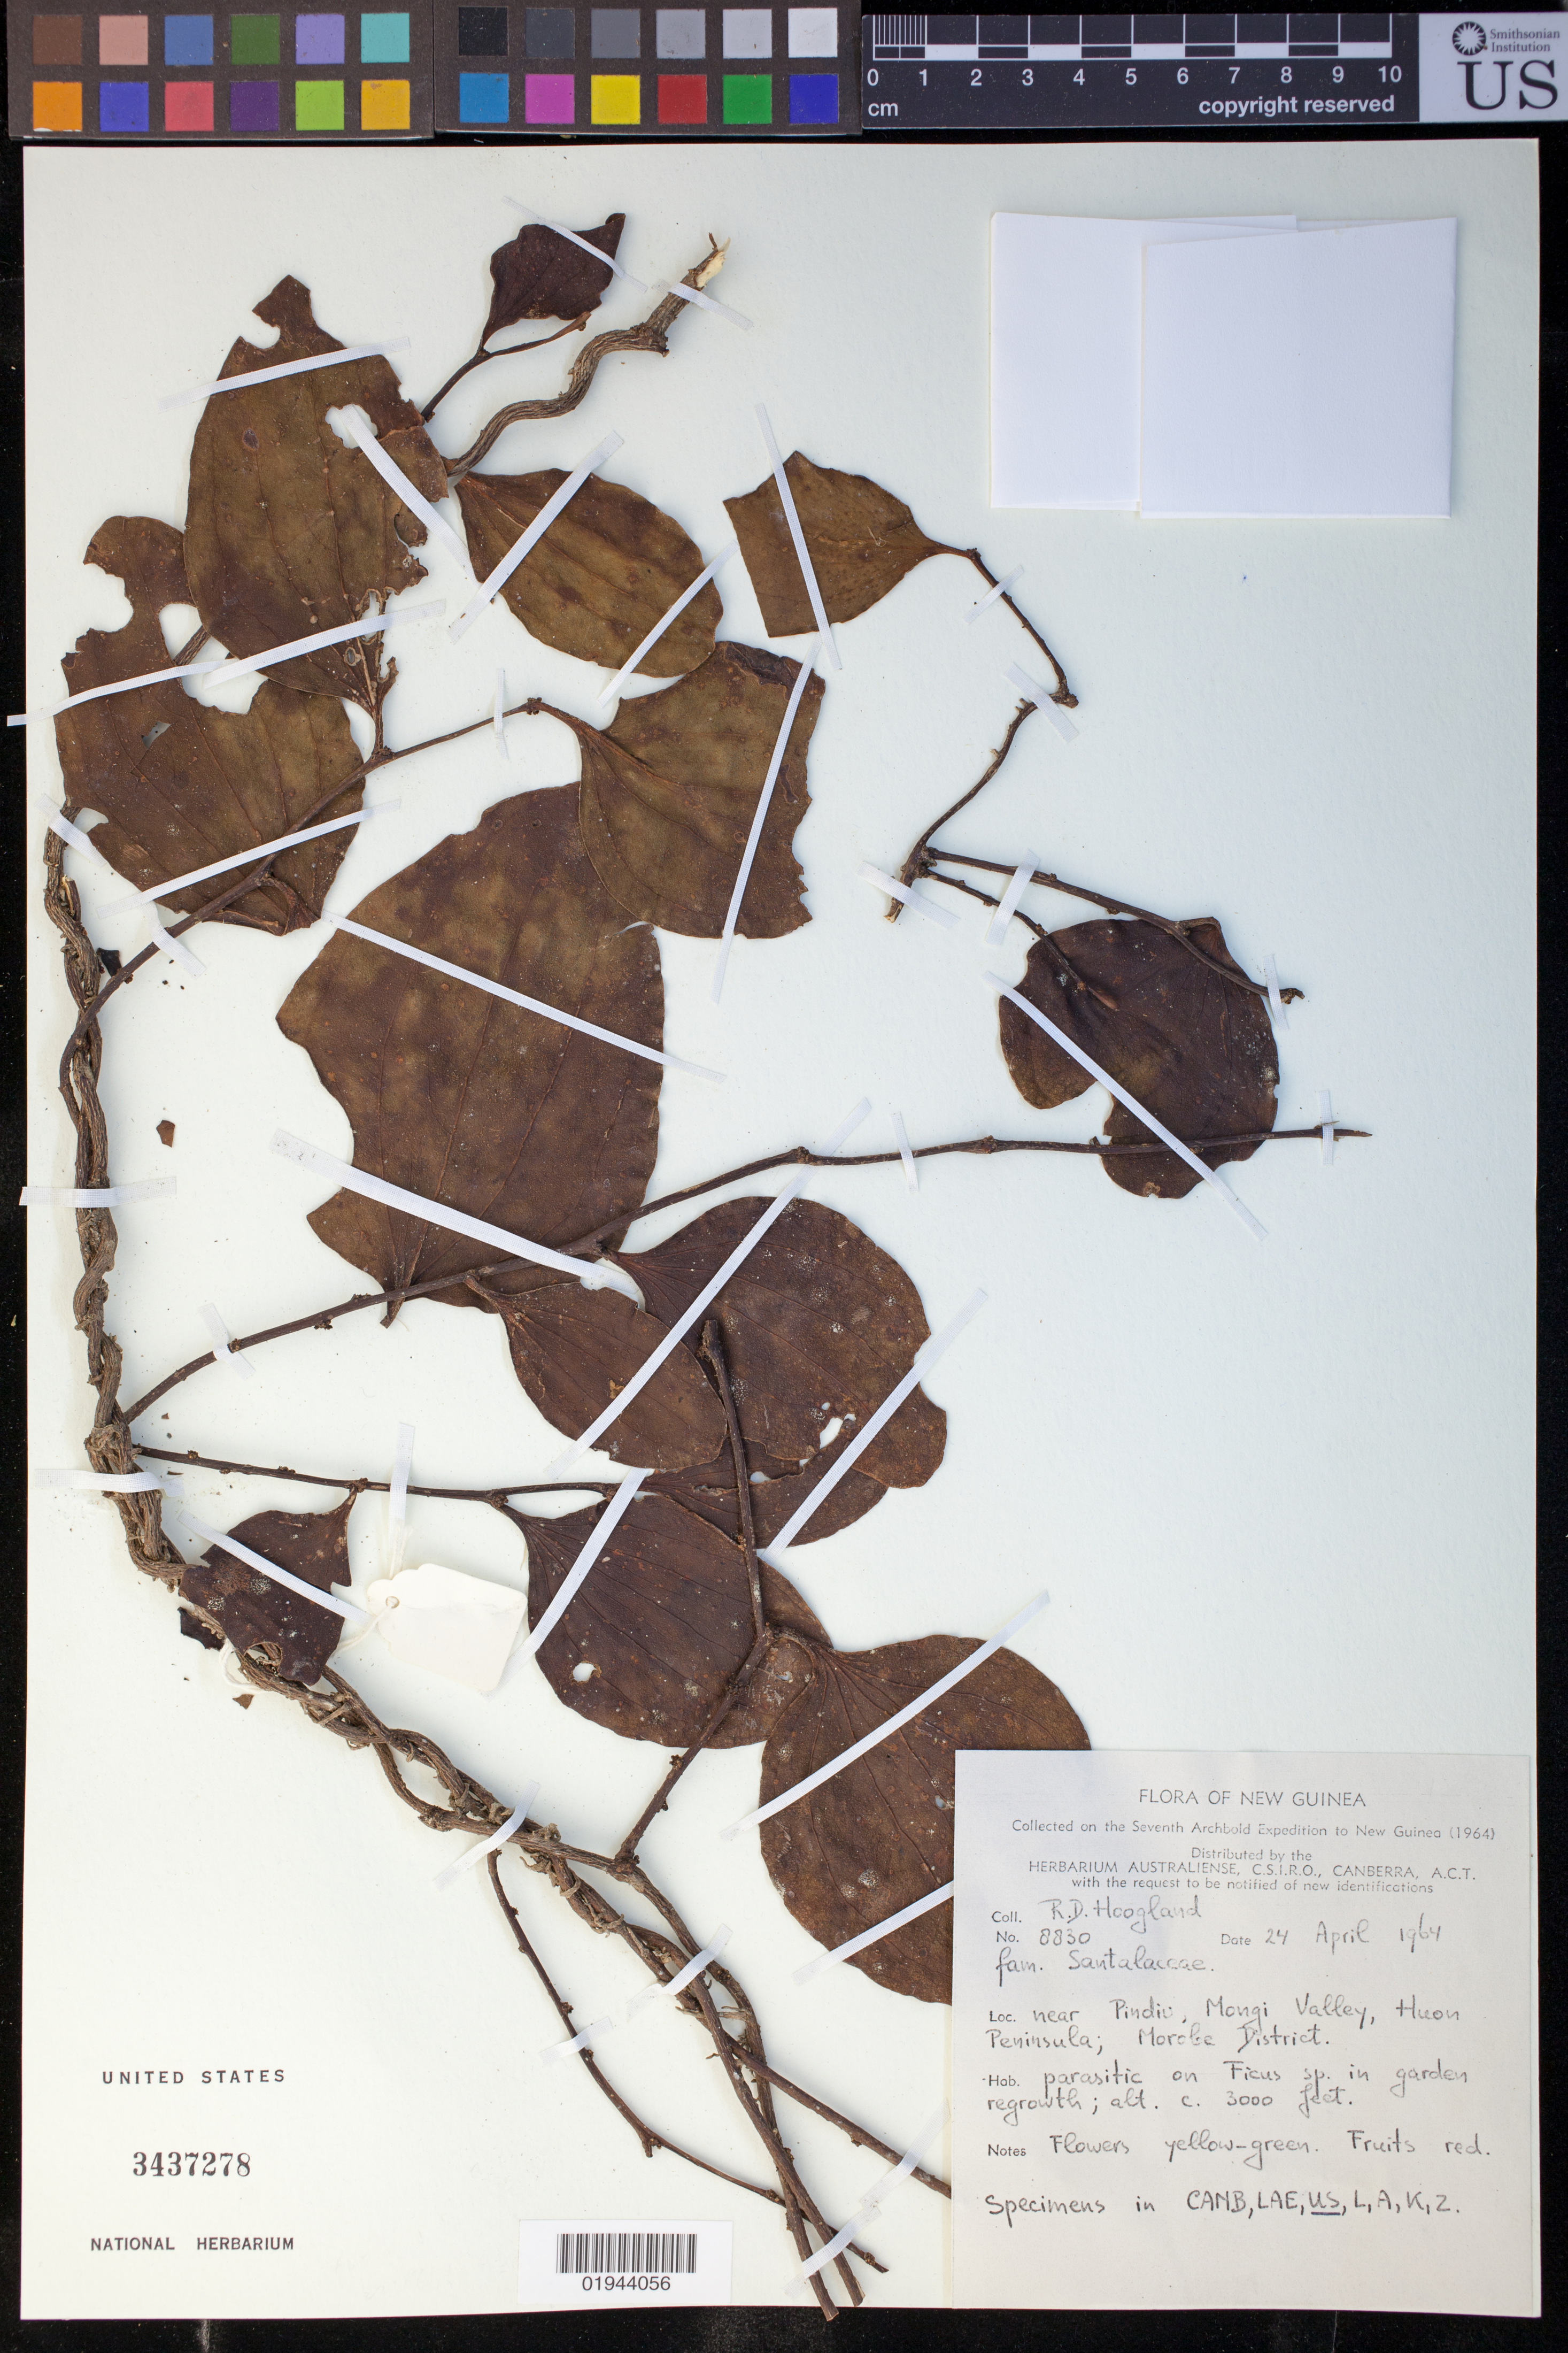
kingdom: Plantae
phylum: Tracheophyta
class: Magnoliopsida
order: Santalales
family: Santalaceae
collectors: R. D. Hoogland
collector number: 8830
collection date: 1964-04-24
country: Papua New Guinea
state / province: Morobe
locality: Loc near Pindiu, Mongi Valley,Huon Peninsula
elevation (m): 914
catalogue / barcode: US 3437278